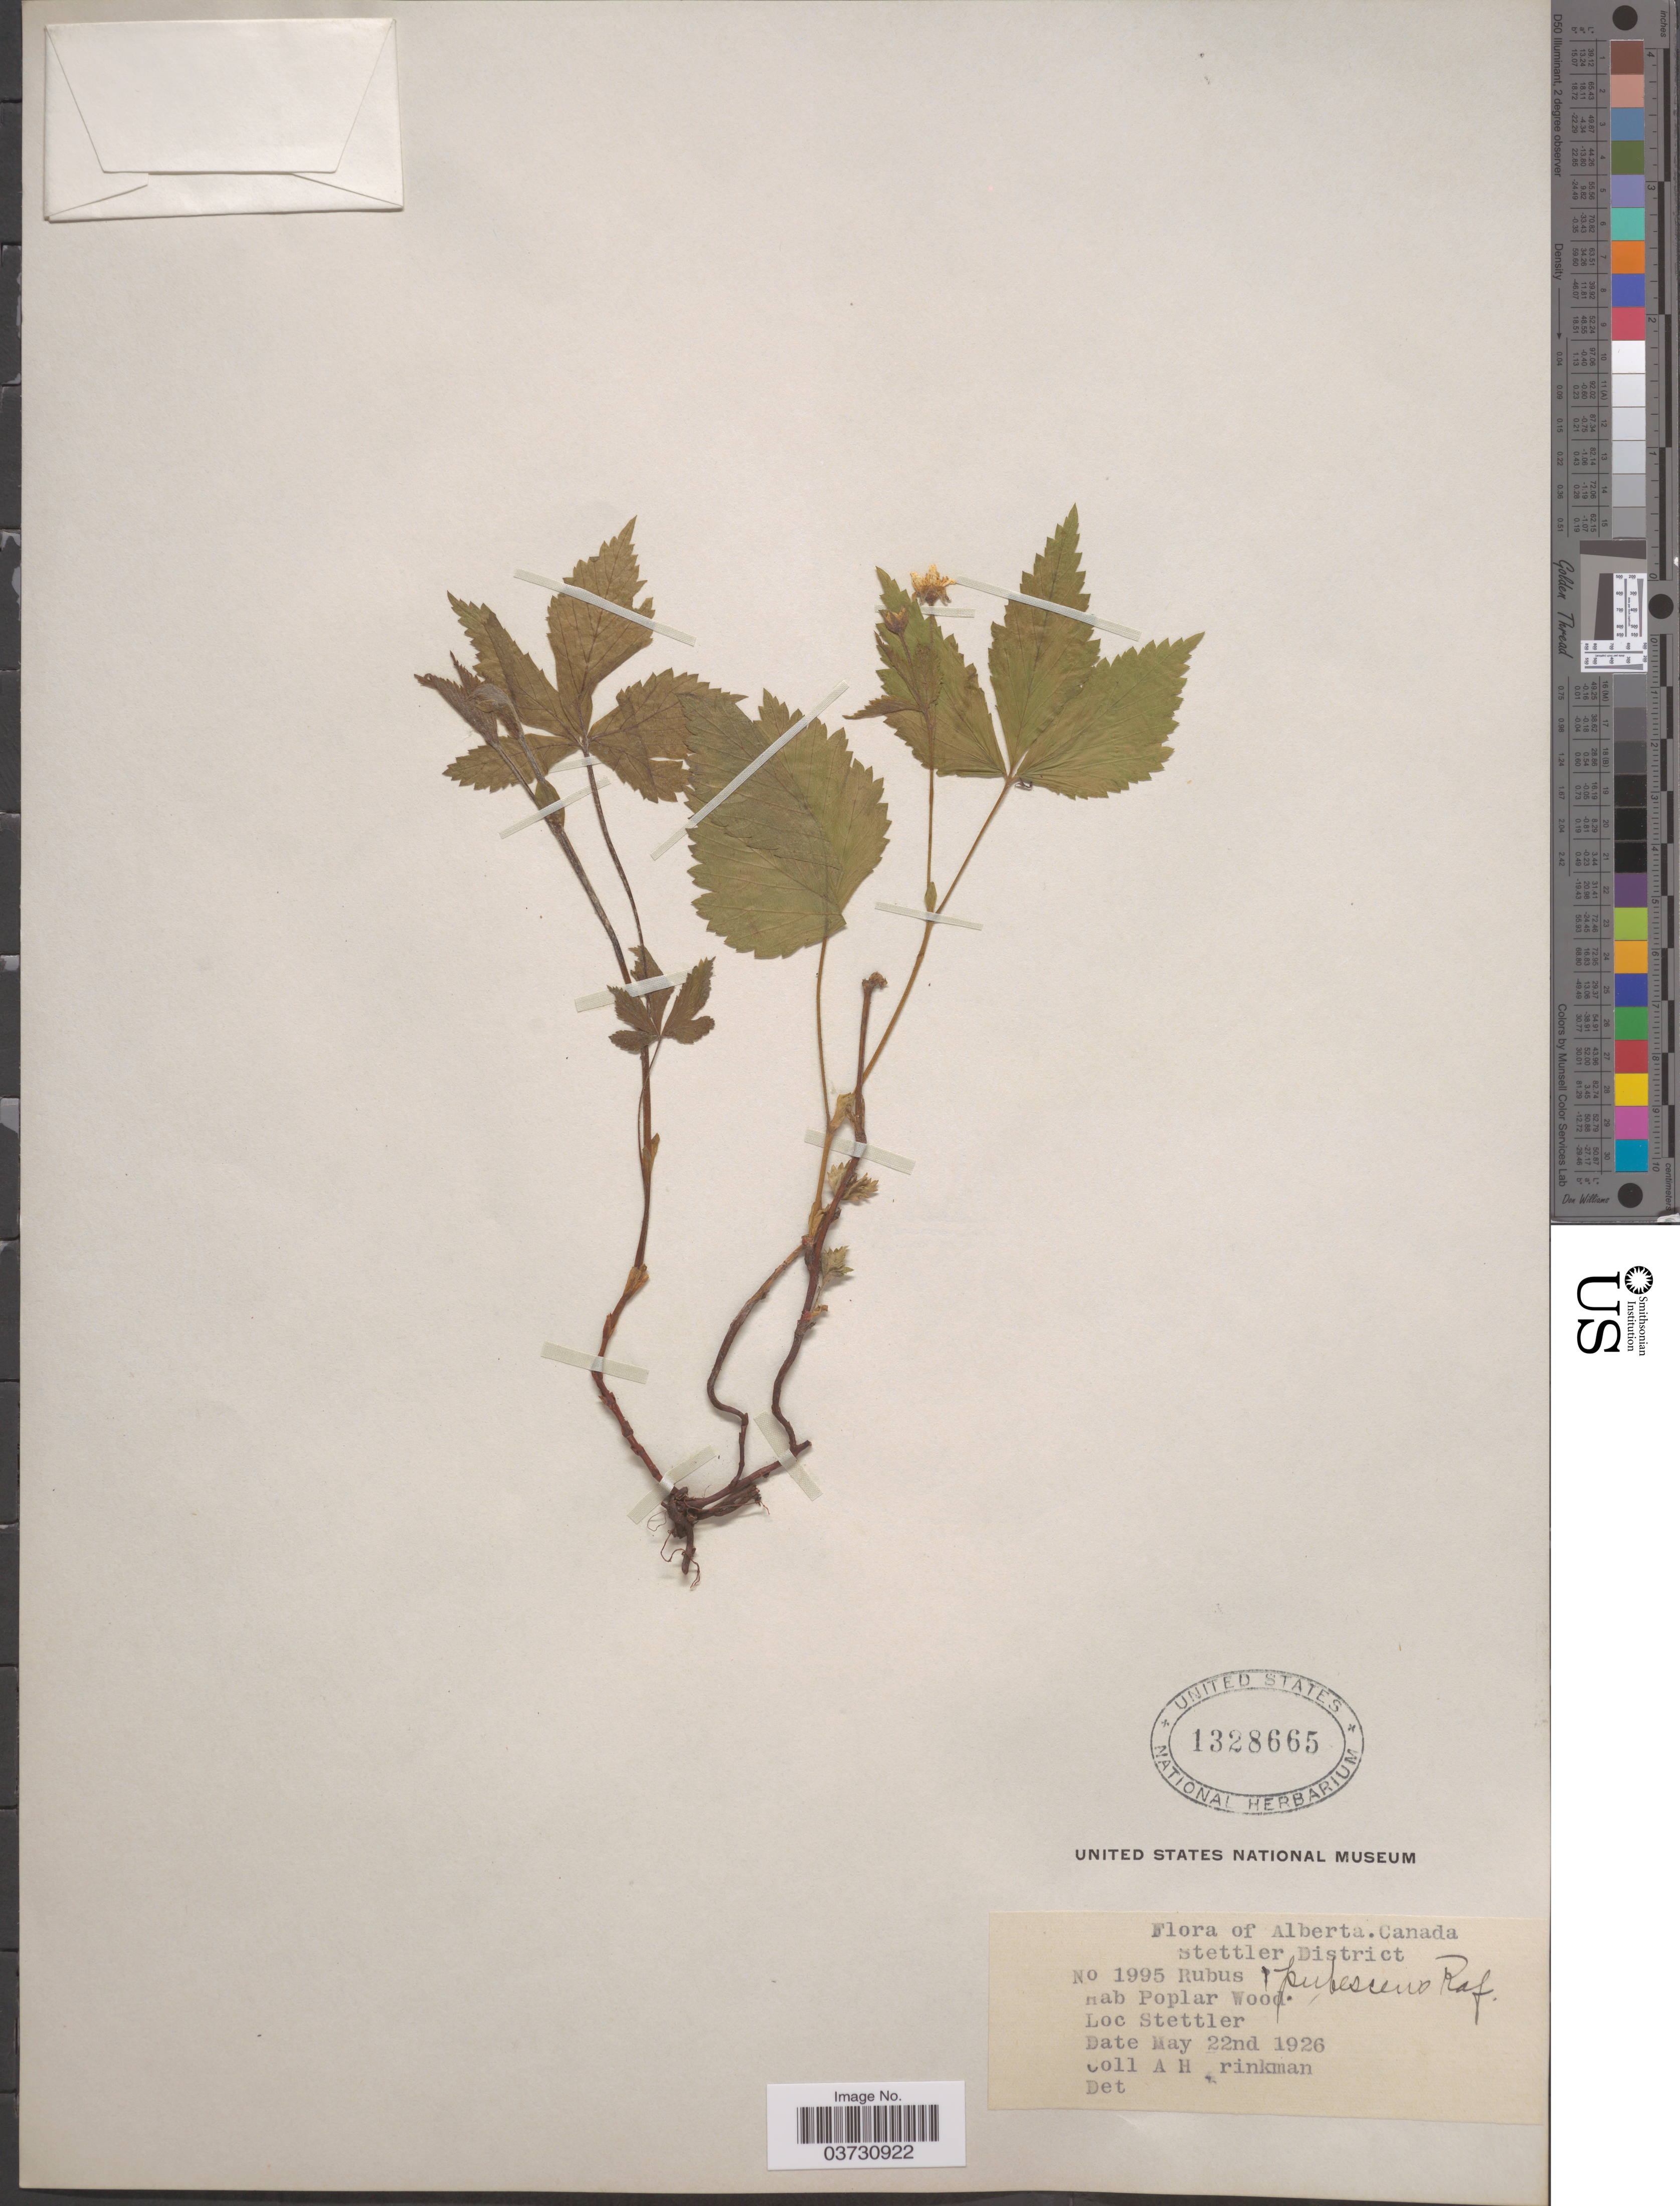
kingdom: Plantae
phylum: Tracheophyta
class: Magnoliopsida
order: Rosales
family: Rosaceae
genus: Rubus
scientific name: Rubus pubescens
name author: Raf.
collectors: A. Brinkman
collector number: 1995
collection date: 1926-05-22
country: Canada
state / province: Alberta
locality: Stettler District. Stettler.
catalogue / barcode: US 1328665